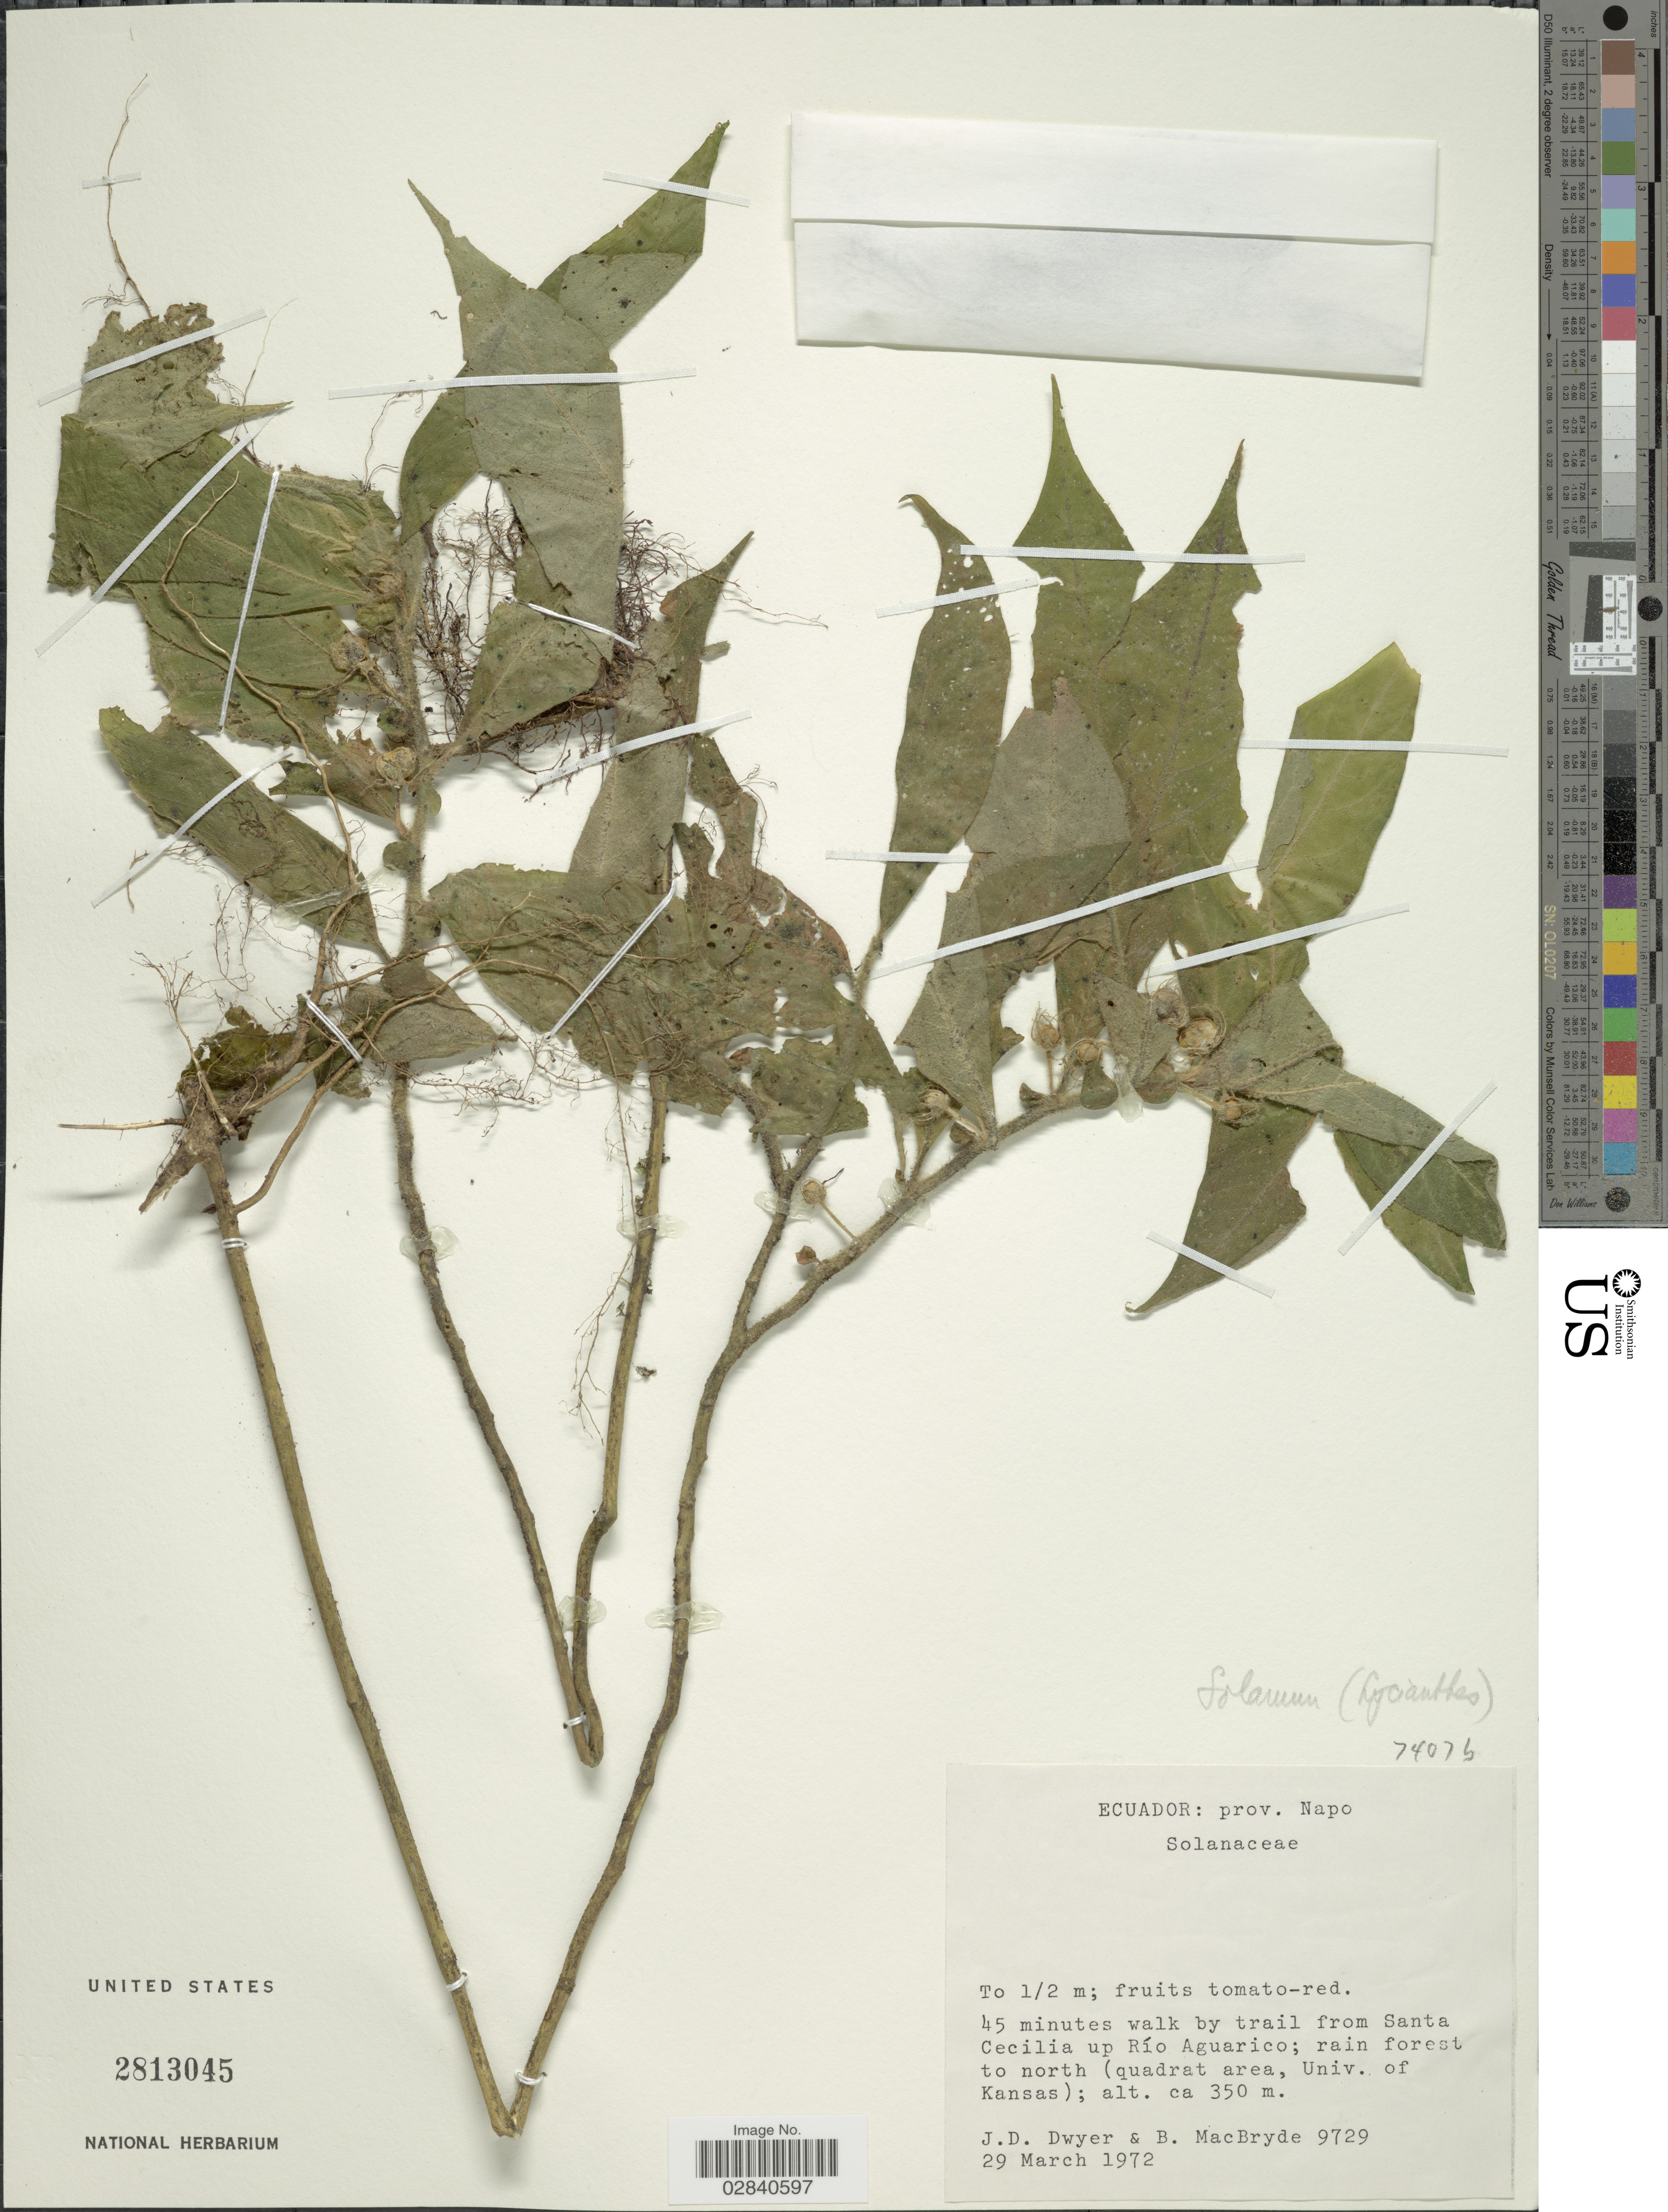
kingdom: Plantae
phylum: Tracheophyta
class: Magnoliopsida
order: Solanales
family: Solanaceae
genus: Lycianthes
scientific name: Lycianthes sp.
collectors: J. D. Dwyer & B. MacBryde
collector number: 9729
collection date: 1972-03-29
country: Ecuador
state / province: Napo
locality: Prov. Napo, 45 minutes walk by trail from Santa Cecilia up Río Aguarico; rain forest to north (quadrat area, Univ. of Kansas).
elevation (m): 350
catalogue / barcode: US 2813045